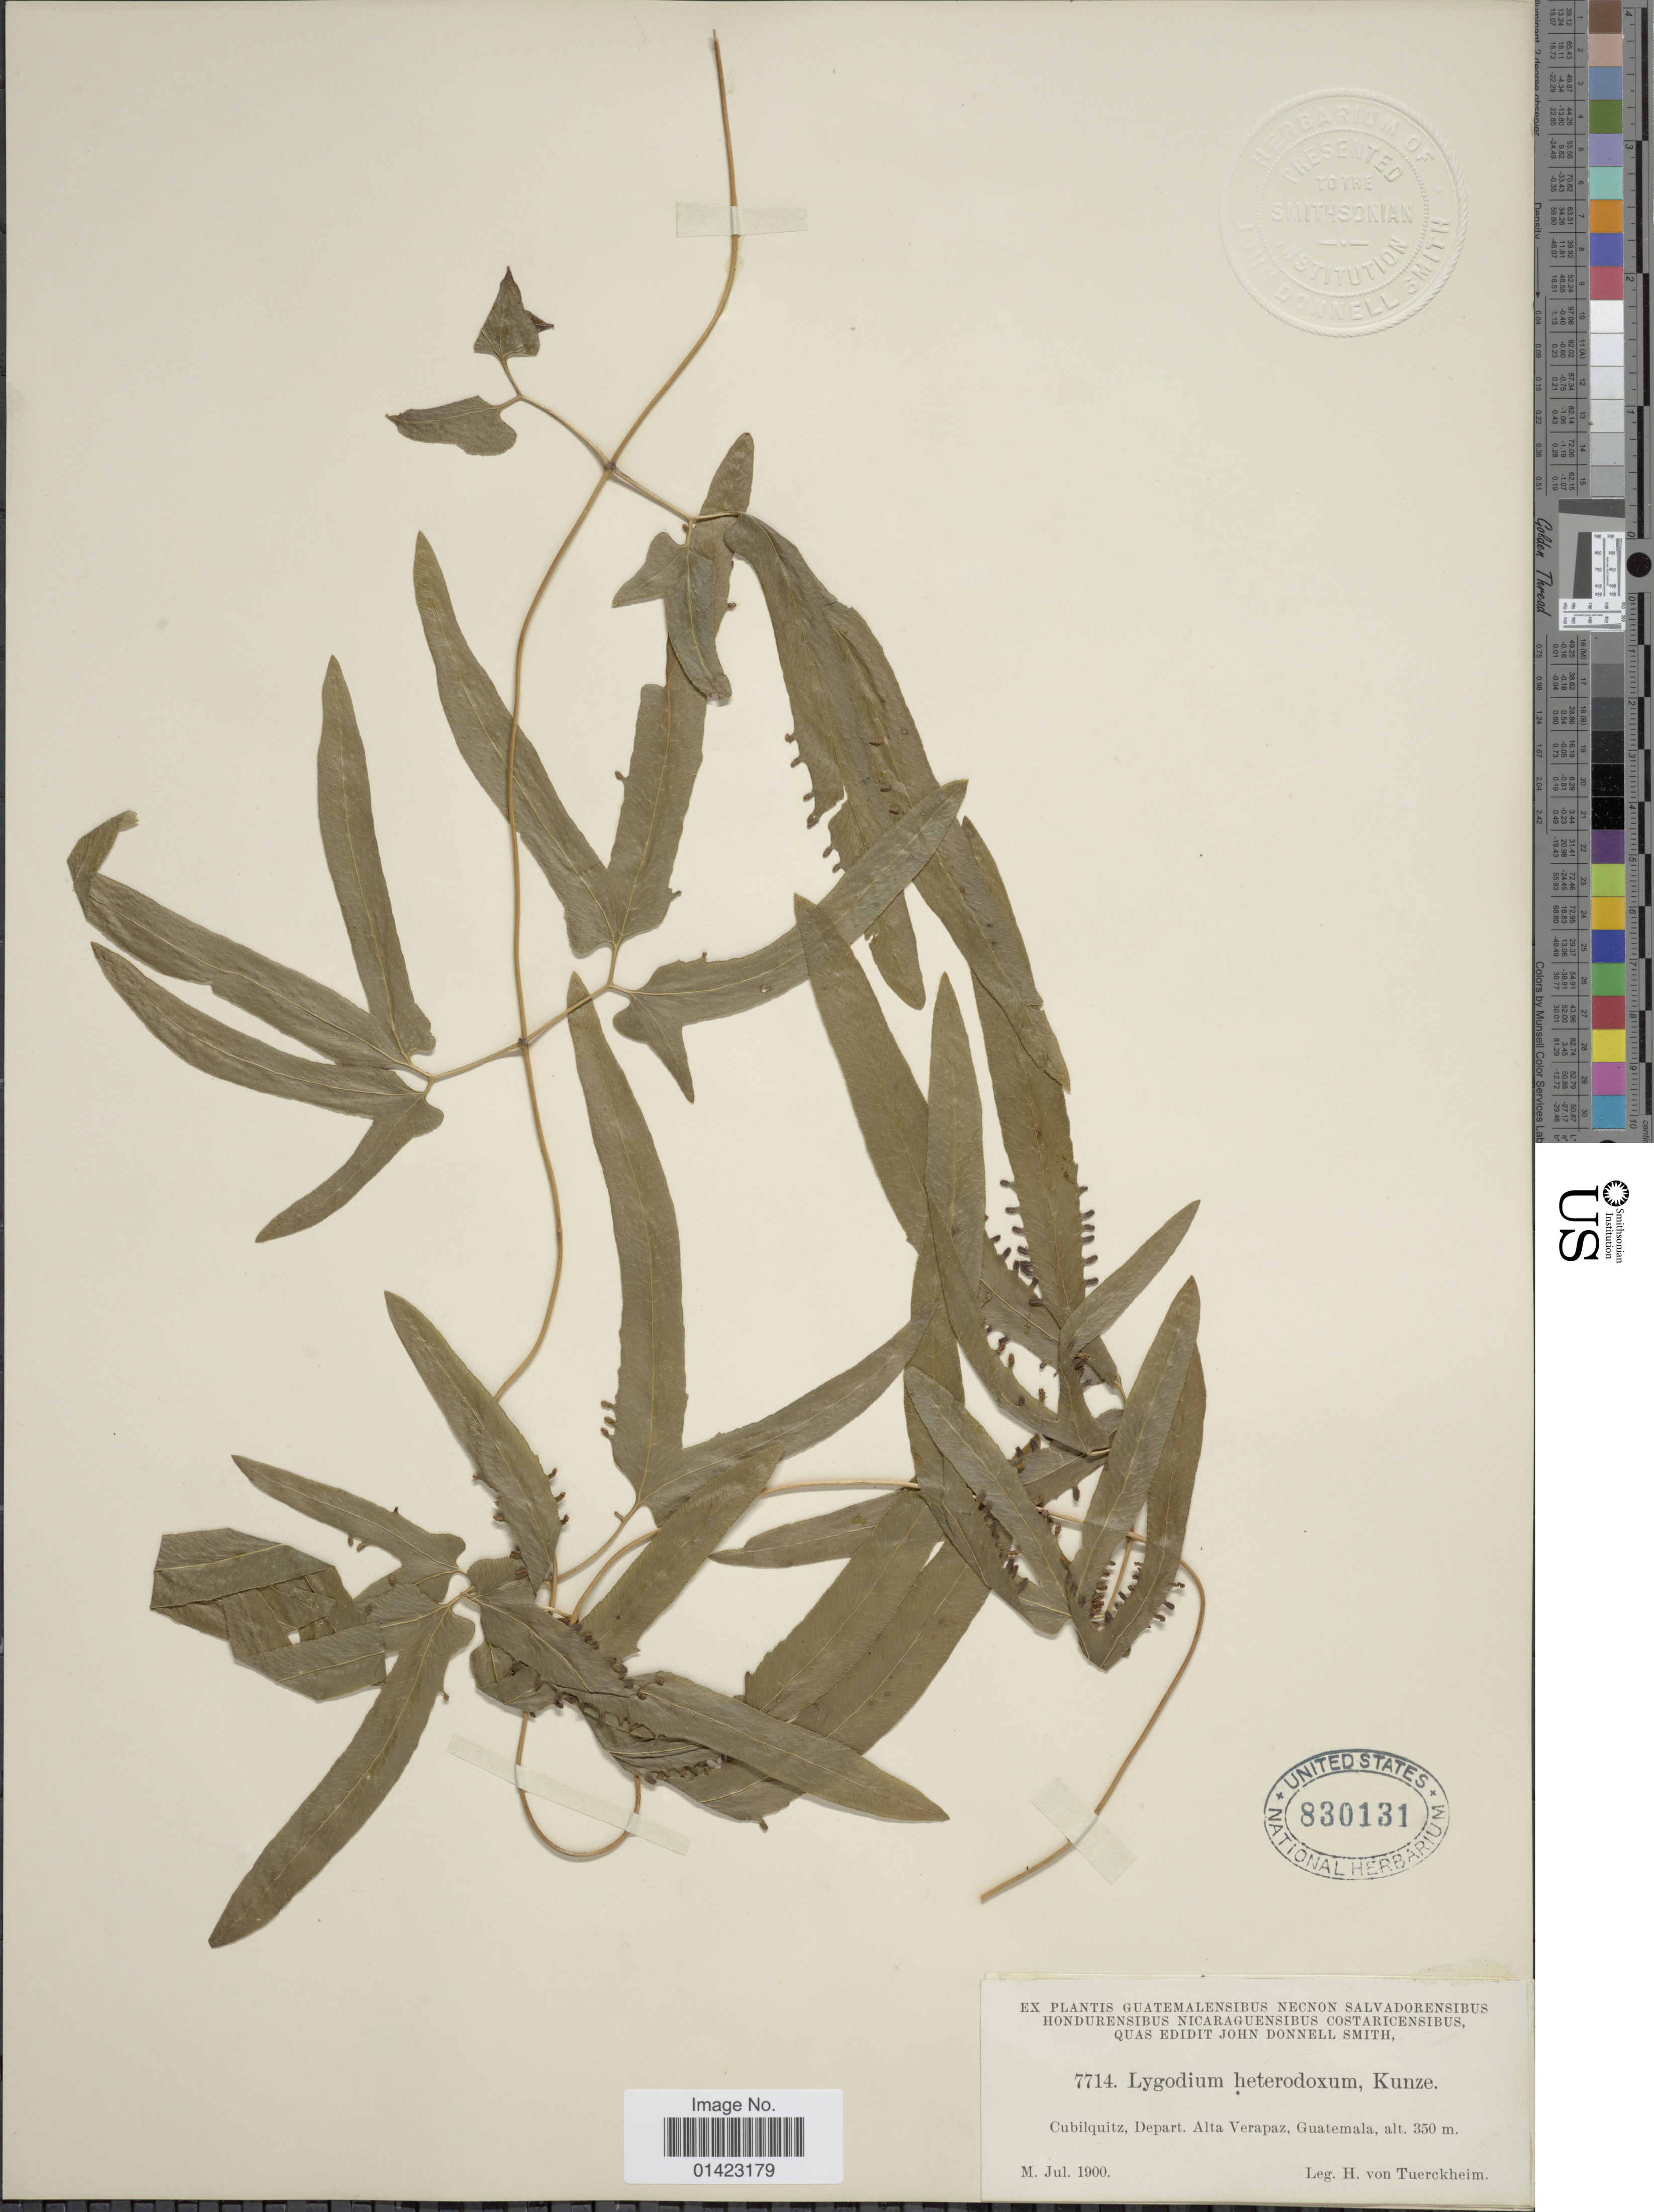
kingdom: Plantae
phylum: Tracheophyta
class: Polypodiopsida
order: Schizaeales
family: Lygodiaceae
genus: Lygodium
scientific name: Lygodium heterodoxum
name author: Kunze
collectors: H. von Tuerckheim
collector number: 7714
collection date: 1900-07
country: Guatemala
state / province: Alta Verapaz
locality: Cubilquitz, Depart. Alta Verapaz, Guatemala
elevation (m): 350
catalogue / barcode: US 830131